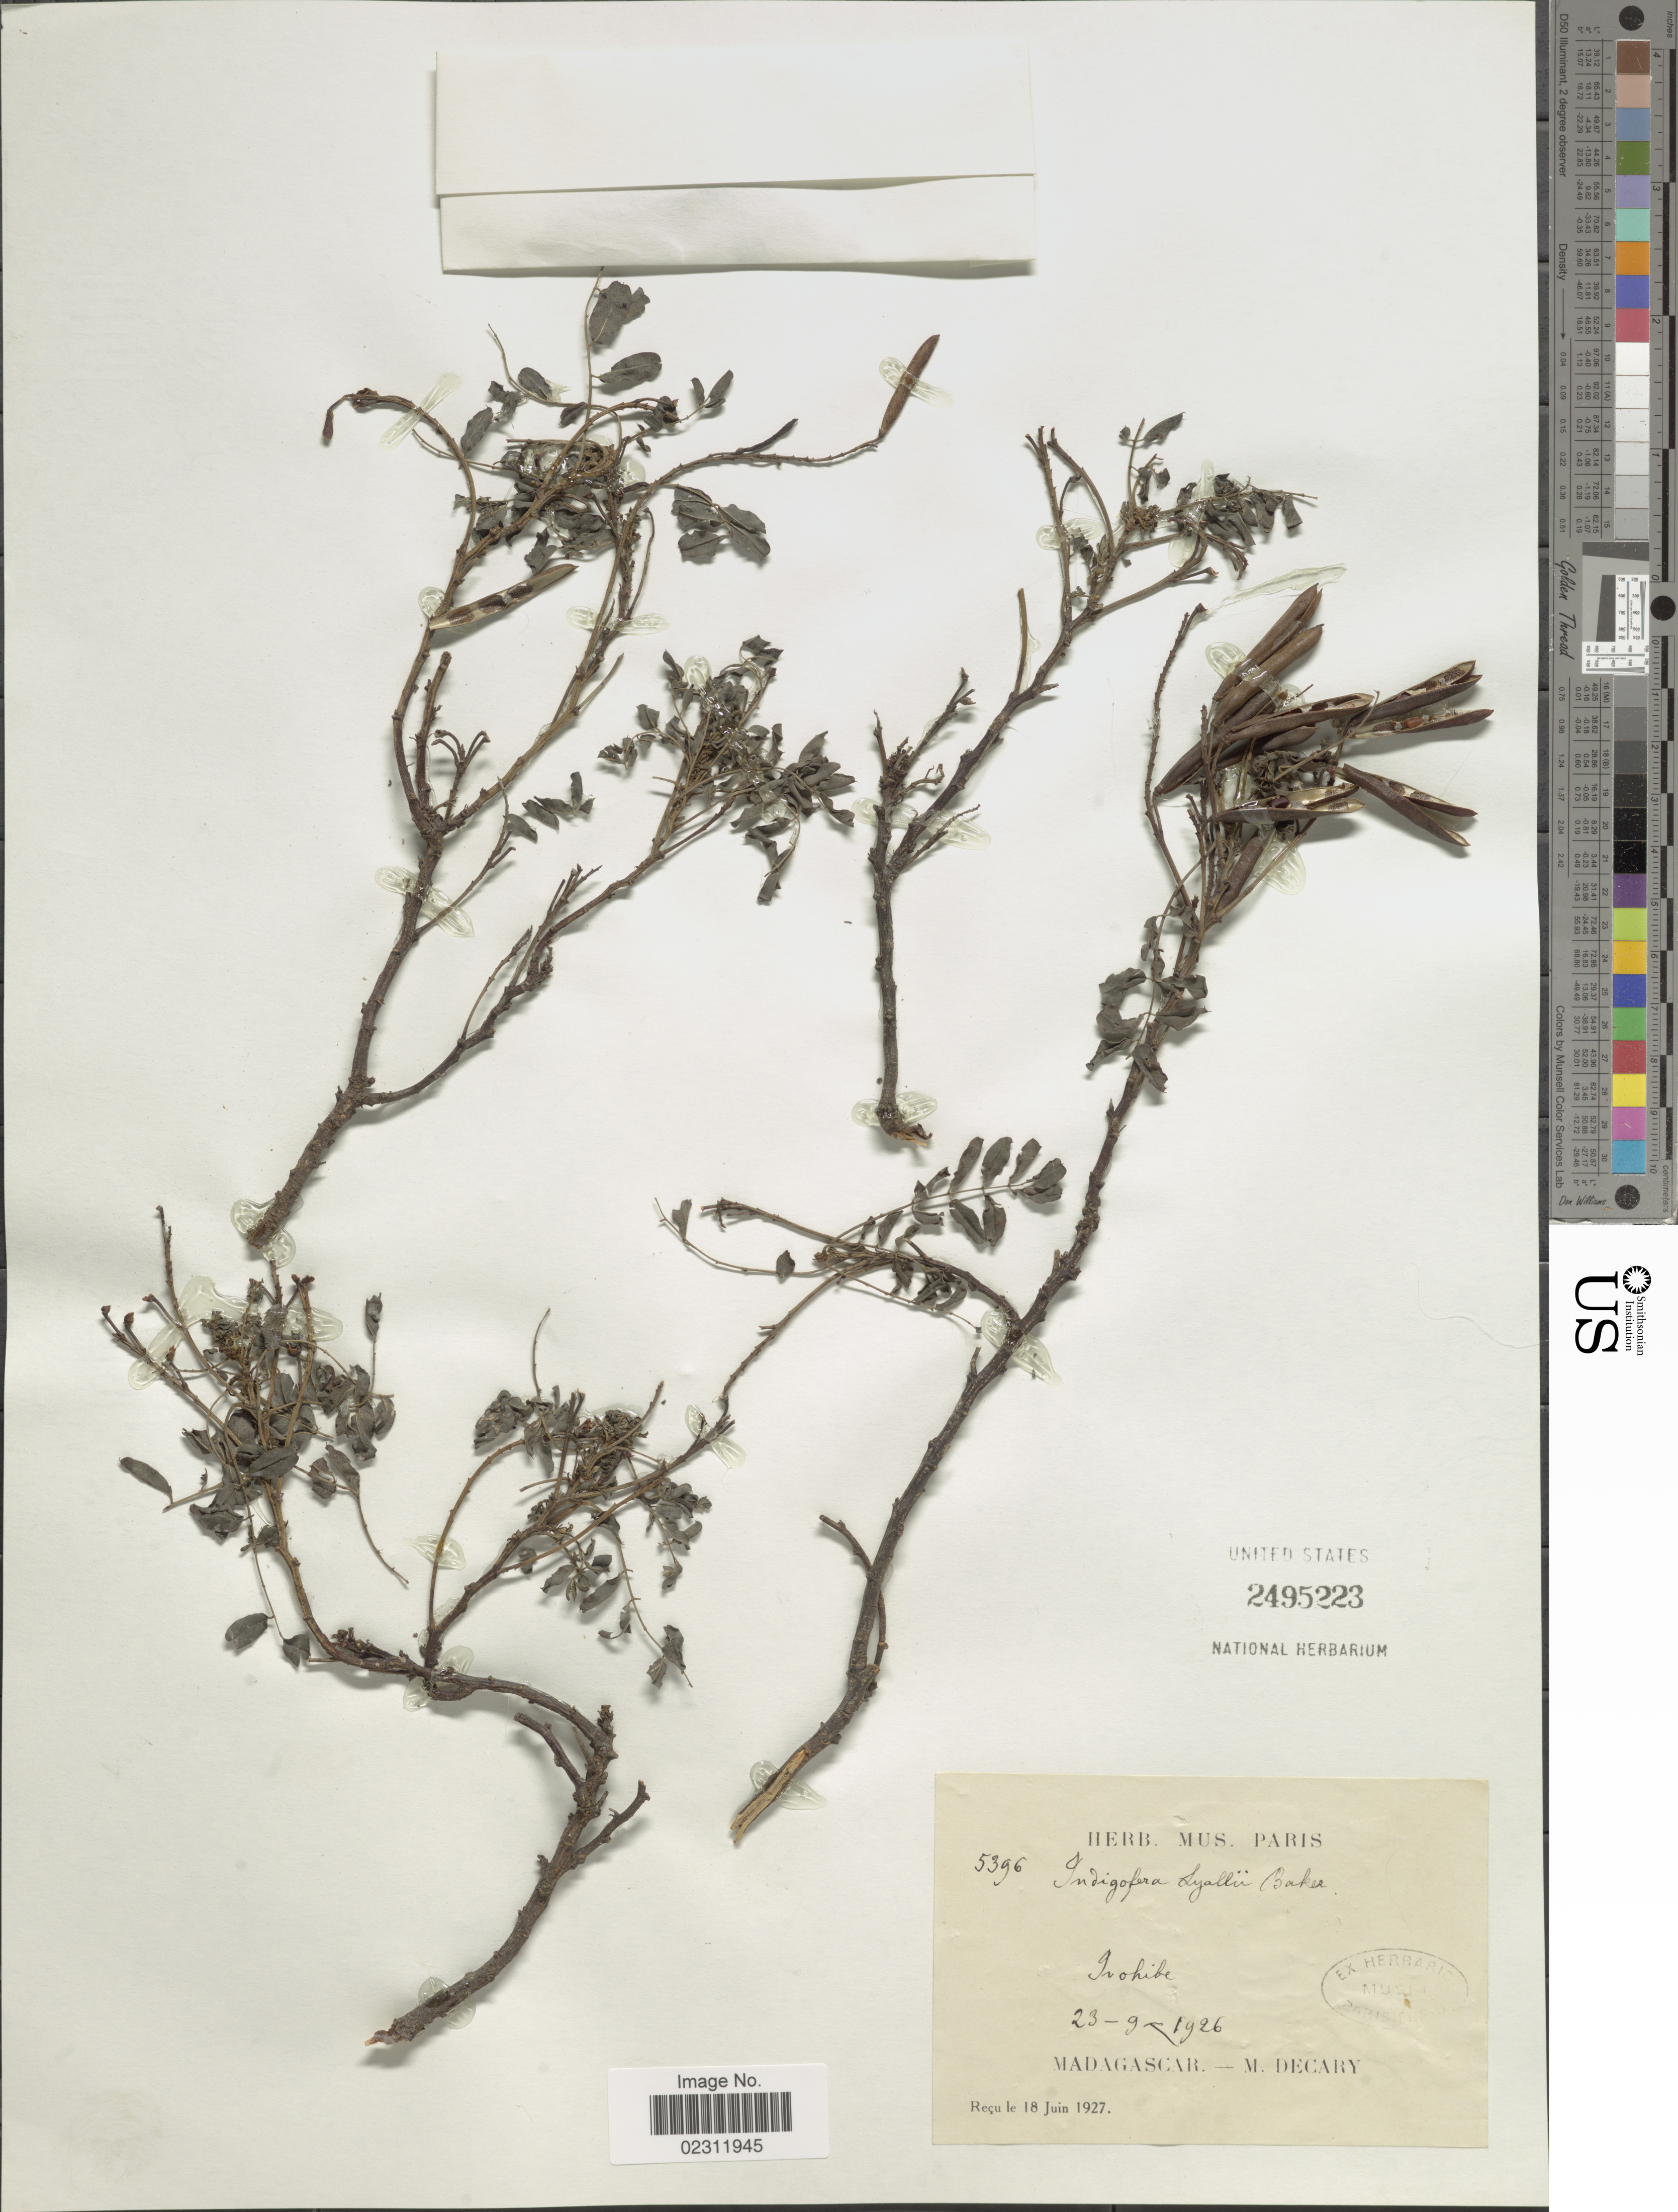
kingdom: Plantae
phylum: Tracheophyta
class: Magnoliopsida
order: Fabales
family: Fabaceae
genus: Indigofera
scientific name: Indigofera lyallii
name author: Baker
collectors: R. Decary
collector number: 5396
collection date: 1926-09-23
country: Madagascar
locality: Ivohibe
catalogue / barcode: US 2495223